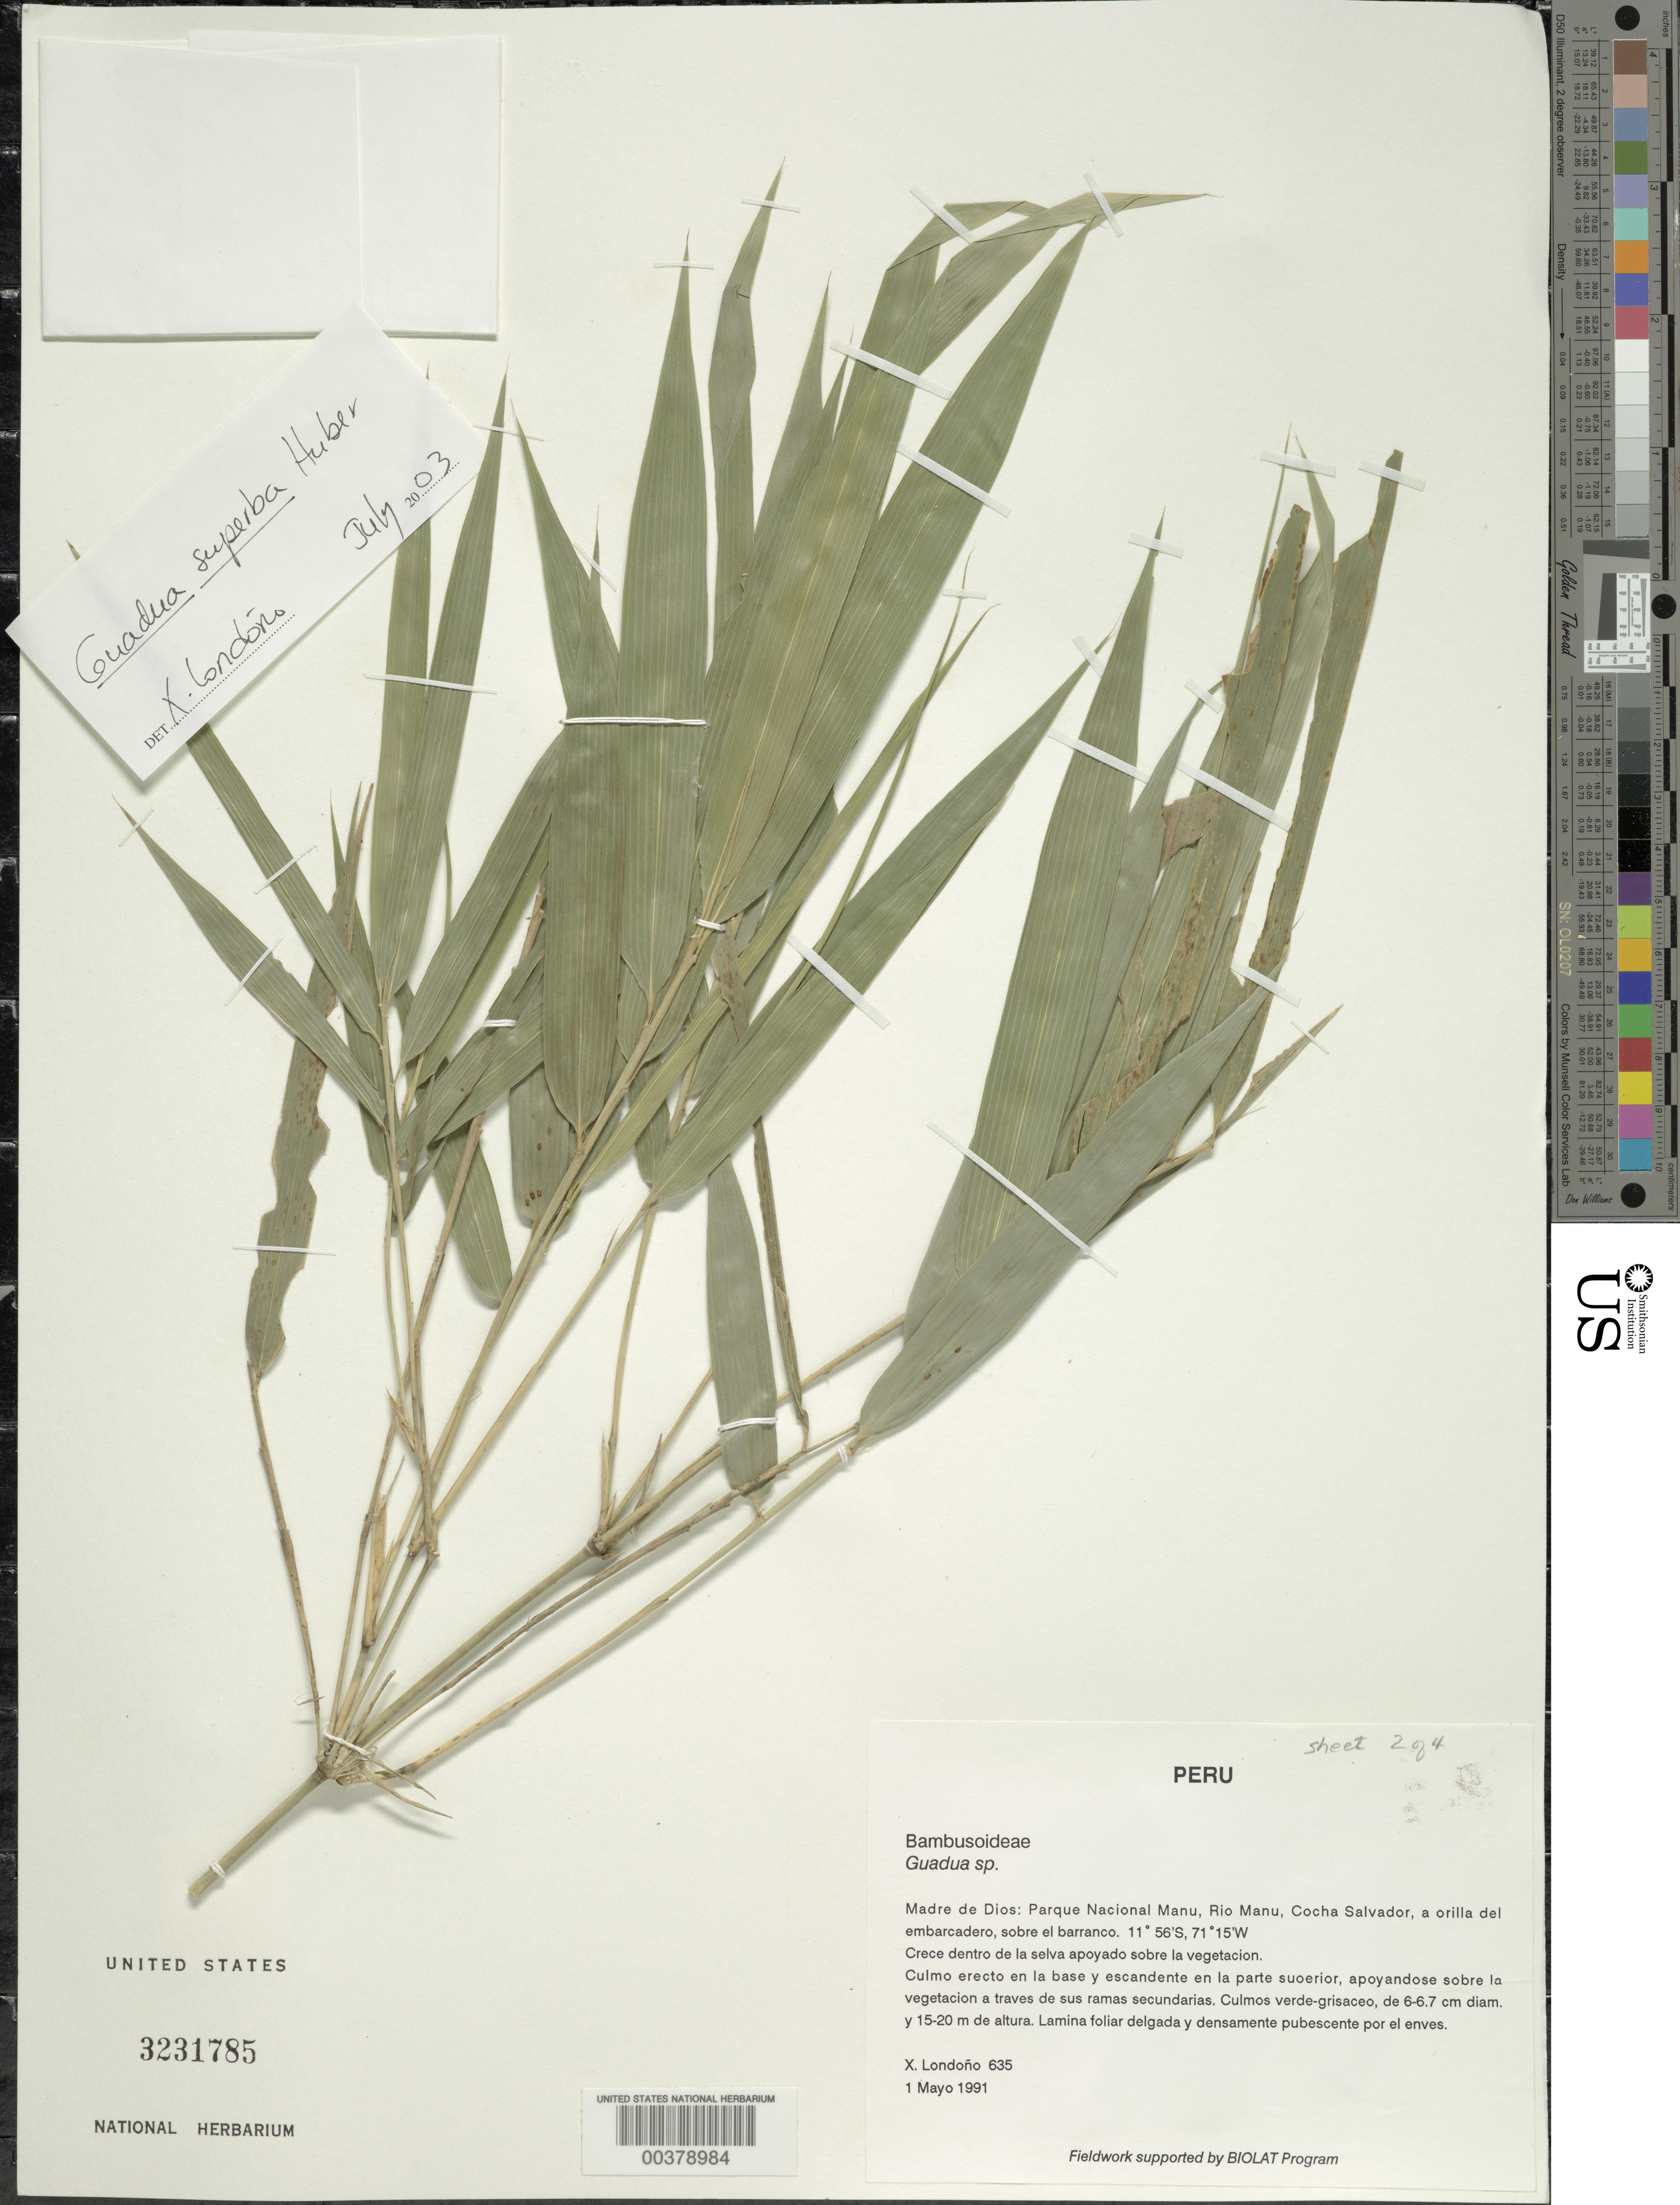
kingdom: Plantae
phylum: Tracheophyta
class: Liliopsida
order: Poales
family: Poaceae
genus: Guadua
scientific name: Guadua sp.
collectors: X. Londoño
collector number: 635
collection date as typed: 01 May 1991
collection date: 1991-05-01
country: Peru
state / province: Madre de Dios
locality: Parque nacional manu, rio manu, cocha salvador, a orilla del embarcadero, sobre el barranco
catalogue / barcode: US 3231785